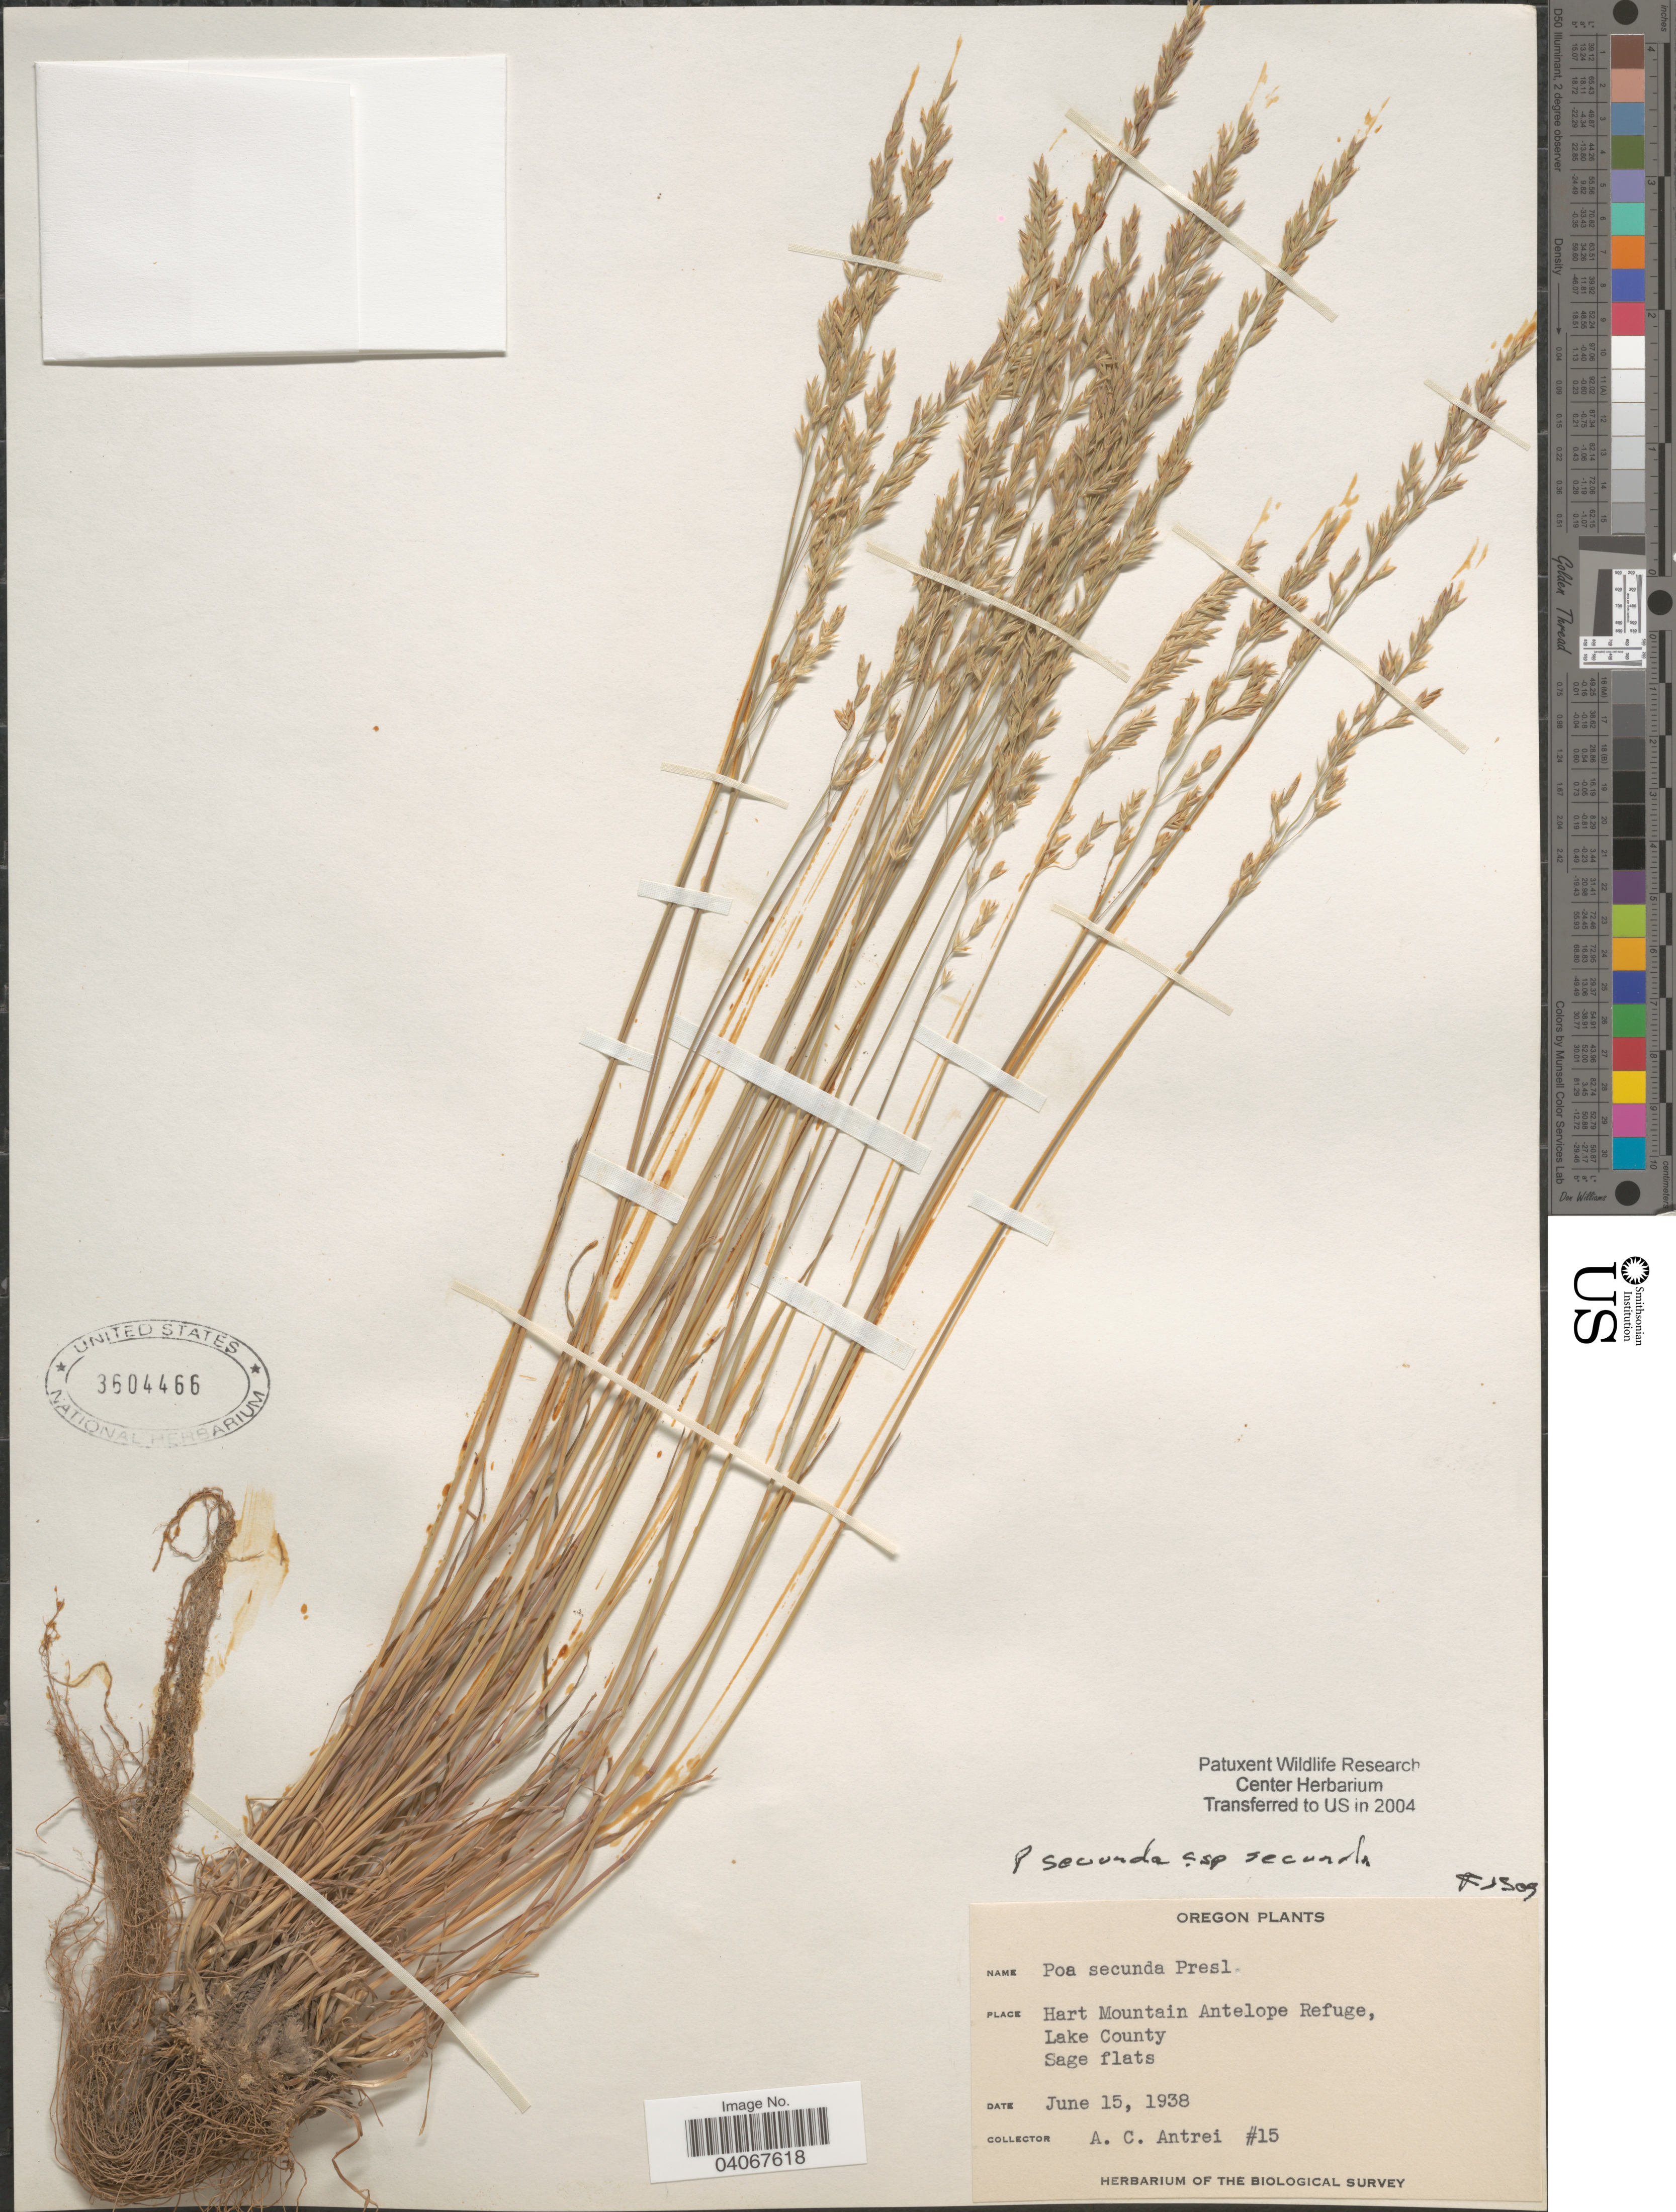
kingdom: Plantae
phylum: Tracheophyta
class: Liliopsida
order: Poales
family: Poaceae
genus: Poa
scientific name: Poa secunda subsp. secunda var. secunda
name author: J. Presl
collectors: A. Antrei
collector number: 15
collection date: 1938-06-15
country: United States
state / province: Oregon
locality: Hart Mountain Antelope Refuge, Lake County. Sage flats. Herbarium of the Biological Survey.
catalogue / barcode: US 3604466